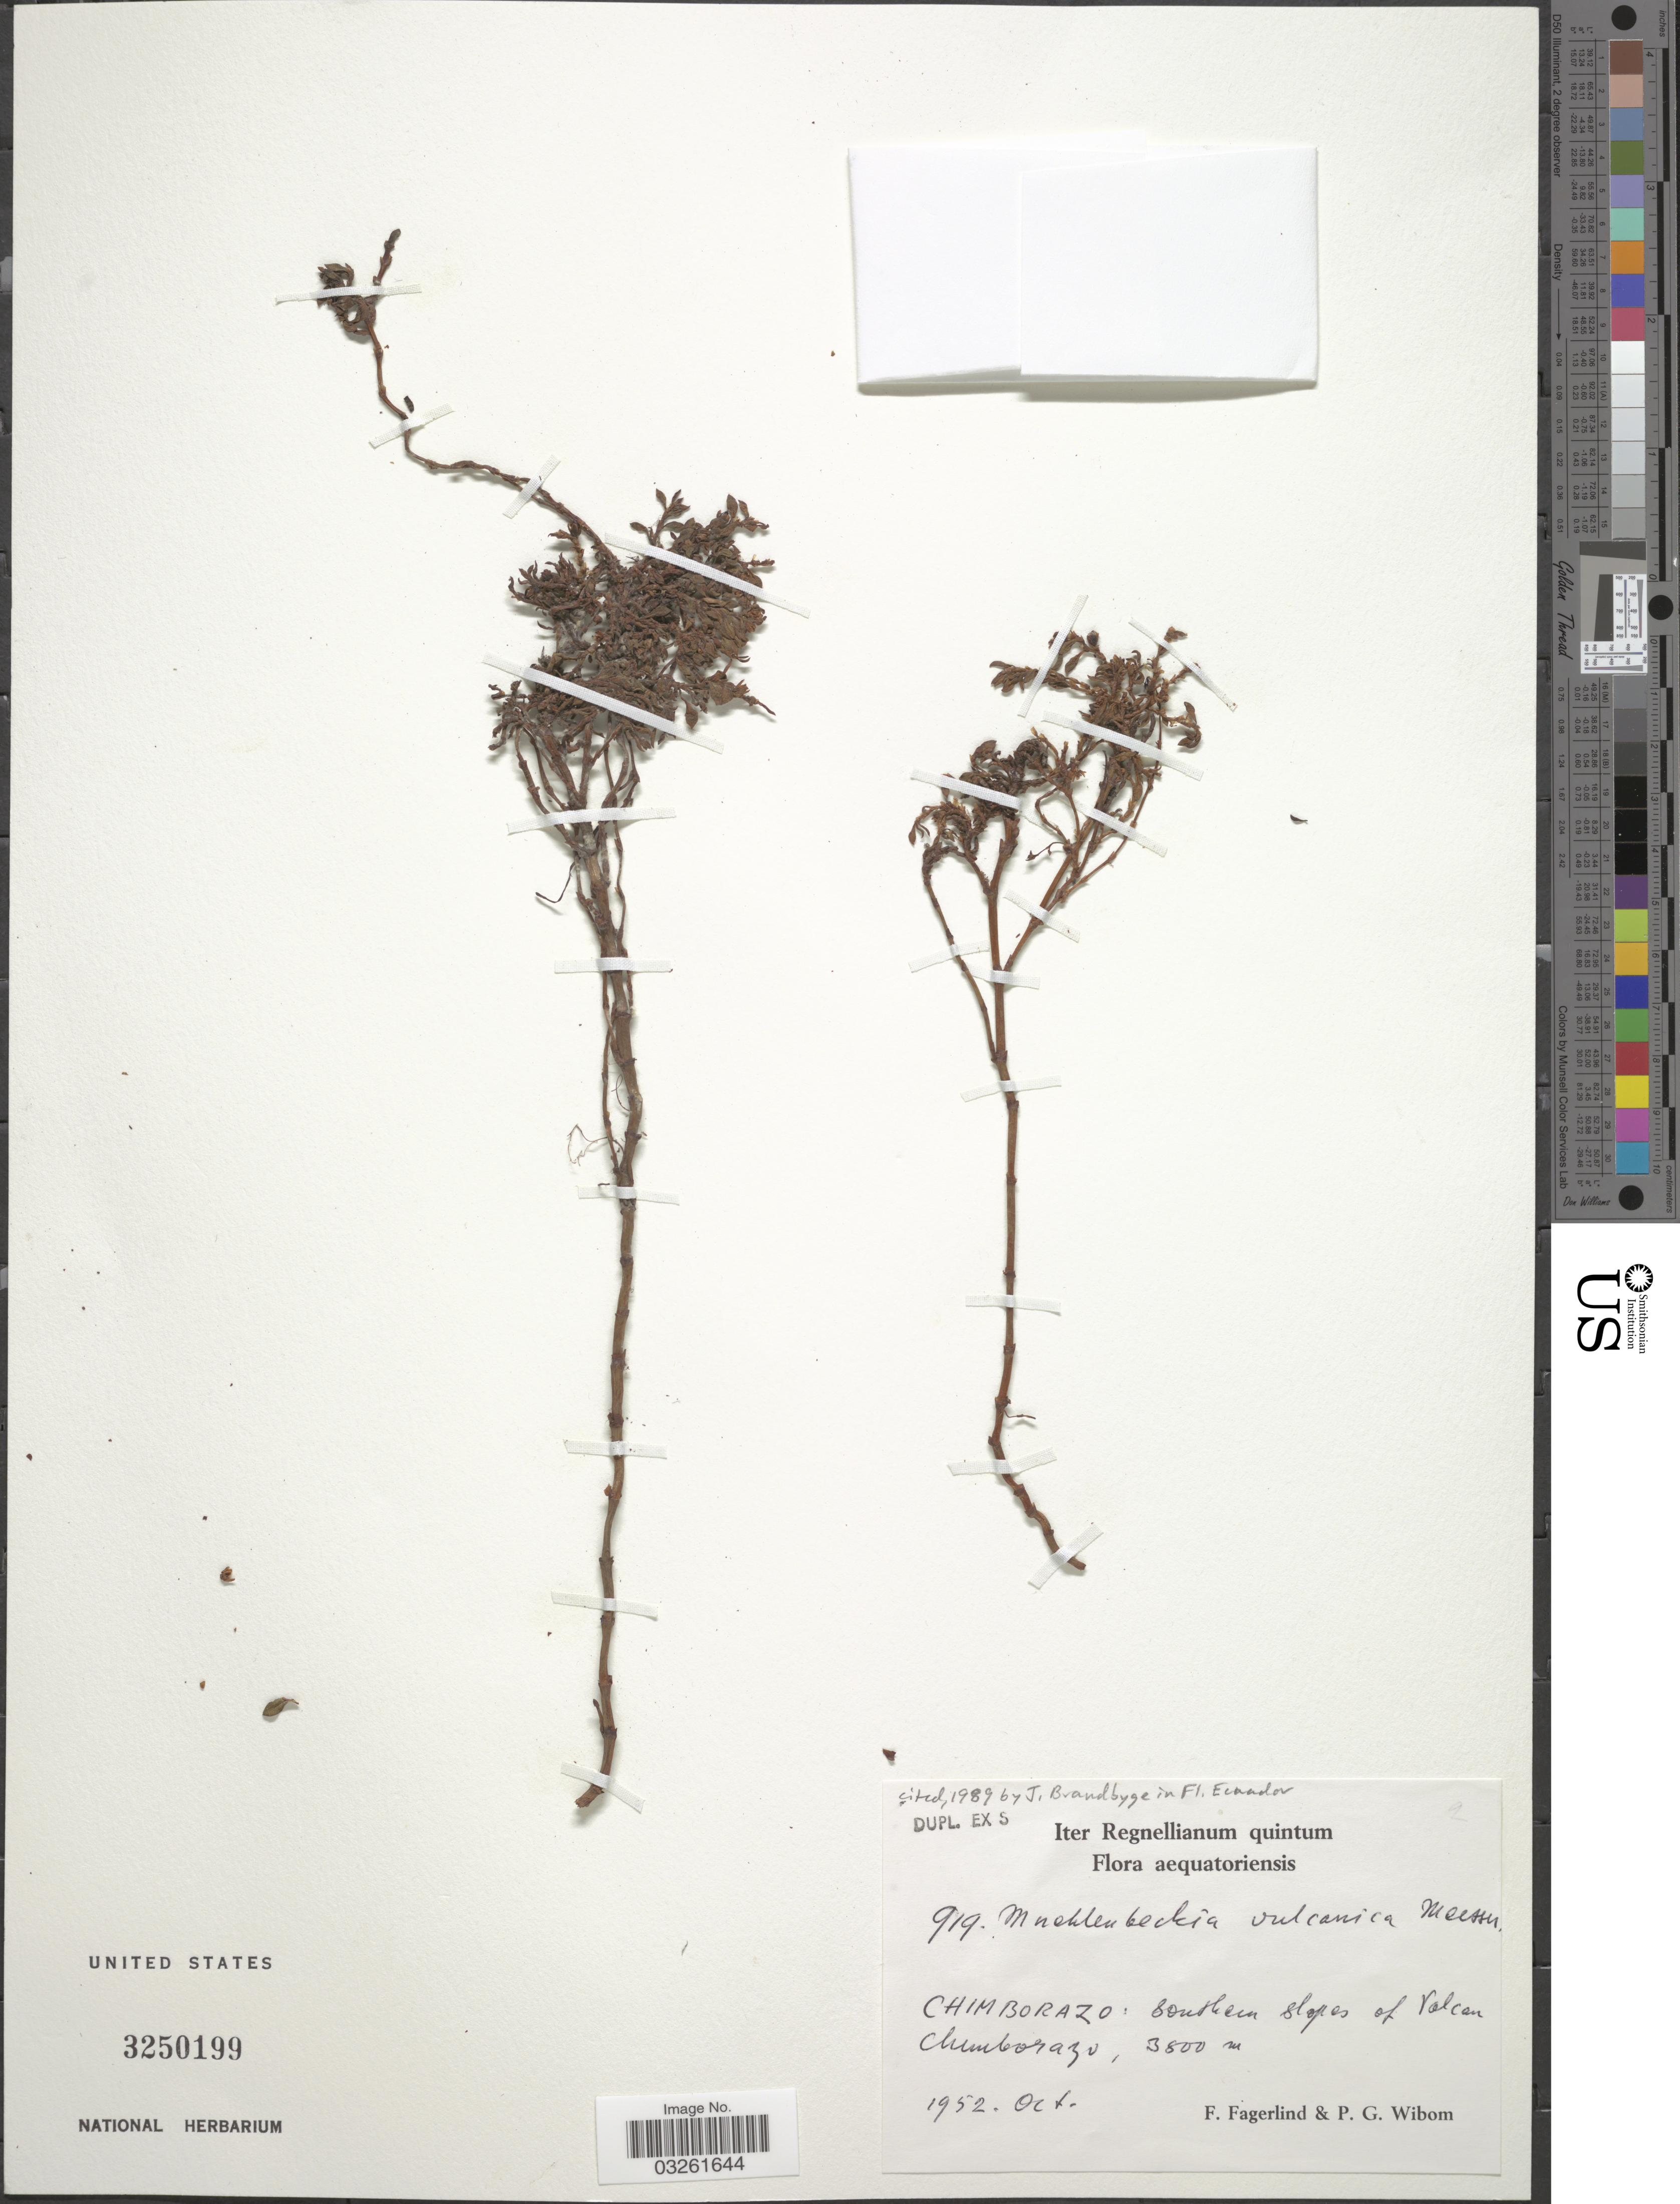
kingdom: Plantae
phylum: Tracheophyta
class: Magnoliopsida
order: Caryophyllales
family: Polygonaceae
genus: Muehlenbeckia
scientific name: Muehlenbeckia volcanica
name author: (Benth.) Endl.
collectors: F. Fagerlind & P. Wibom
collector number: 919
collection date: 1952-10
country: Ecuador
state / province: Chimborazo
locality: Southern slopes of Volcan Chimborazo.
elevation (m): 3800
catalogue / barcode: US 3250199